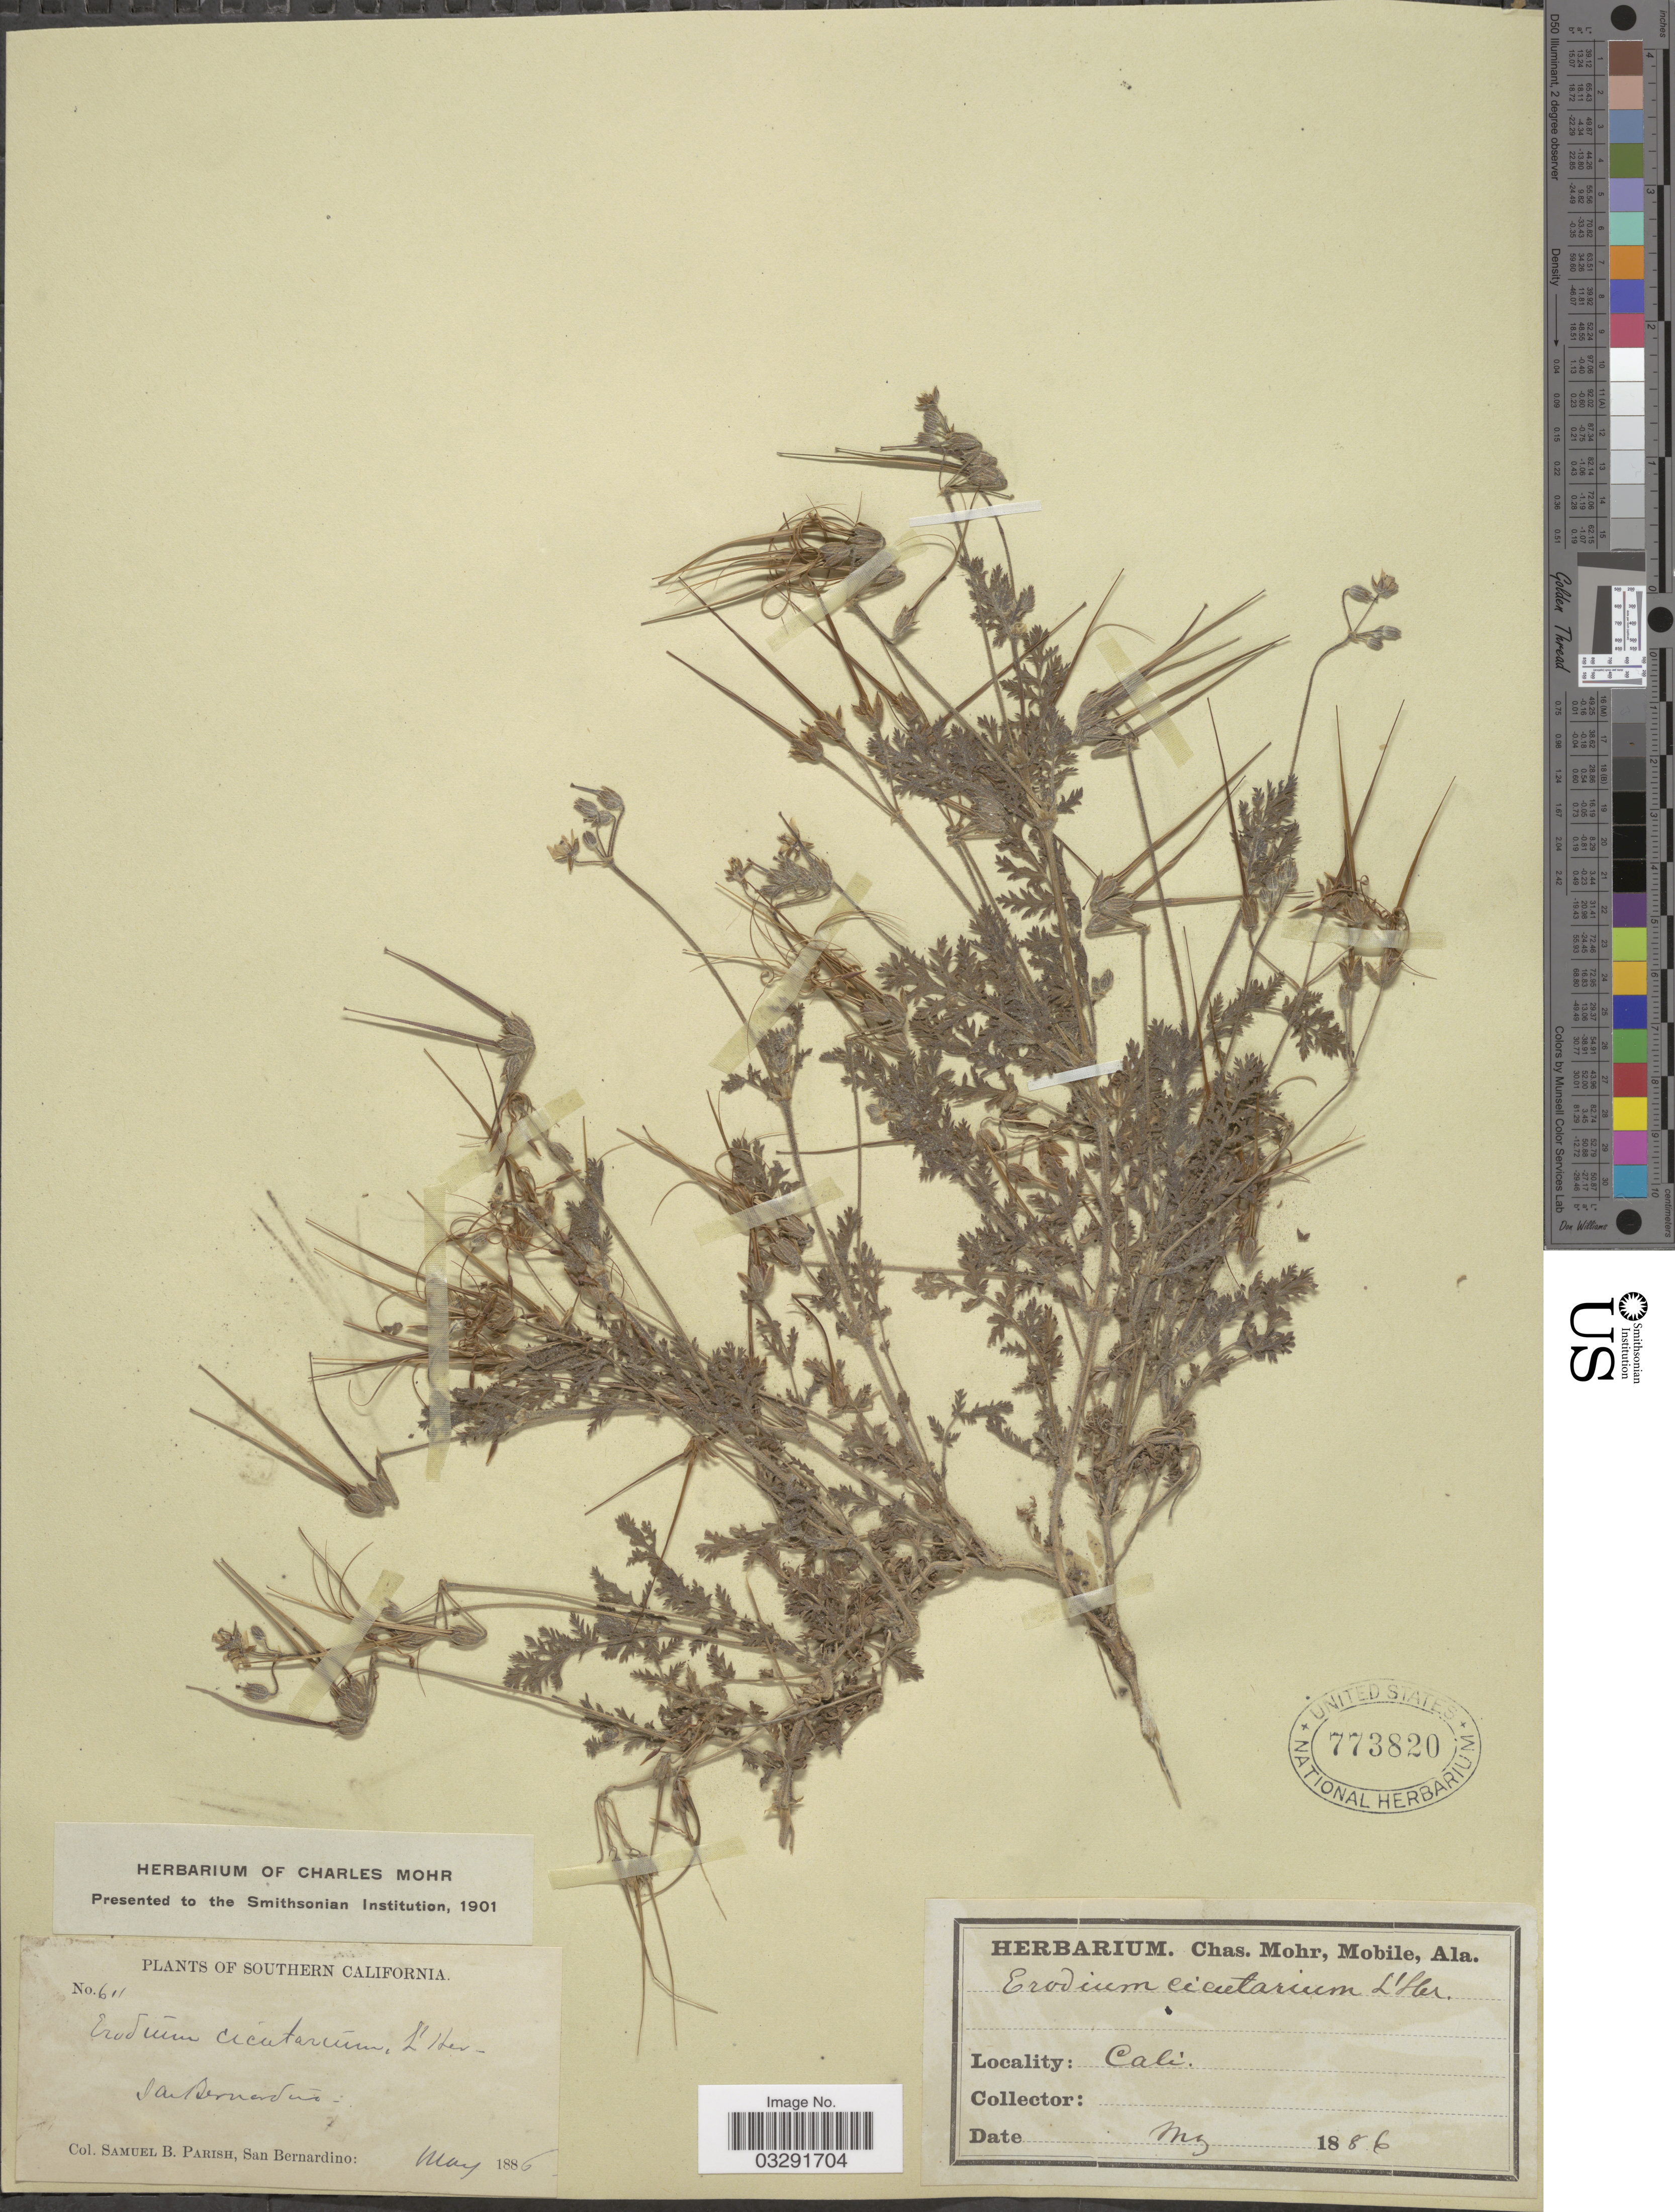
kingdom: Plantae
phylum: Tracheophyta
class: Magnoliopsida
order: Geraniales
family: Geraniaceae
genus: Erodium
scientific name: Erodium cicutarium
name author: (L.) L'Hér.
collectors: S. B. Parish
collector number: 611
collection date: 1886-05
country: United States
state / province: California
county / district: San Bernardino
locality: Southern California. San Bernardino.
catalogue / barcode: US 773820